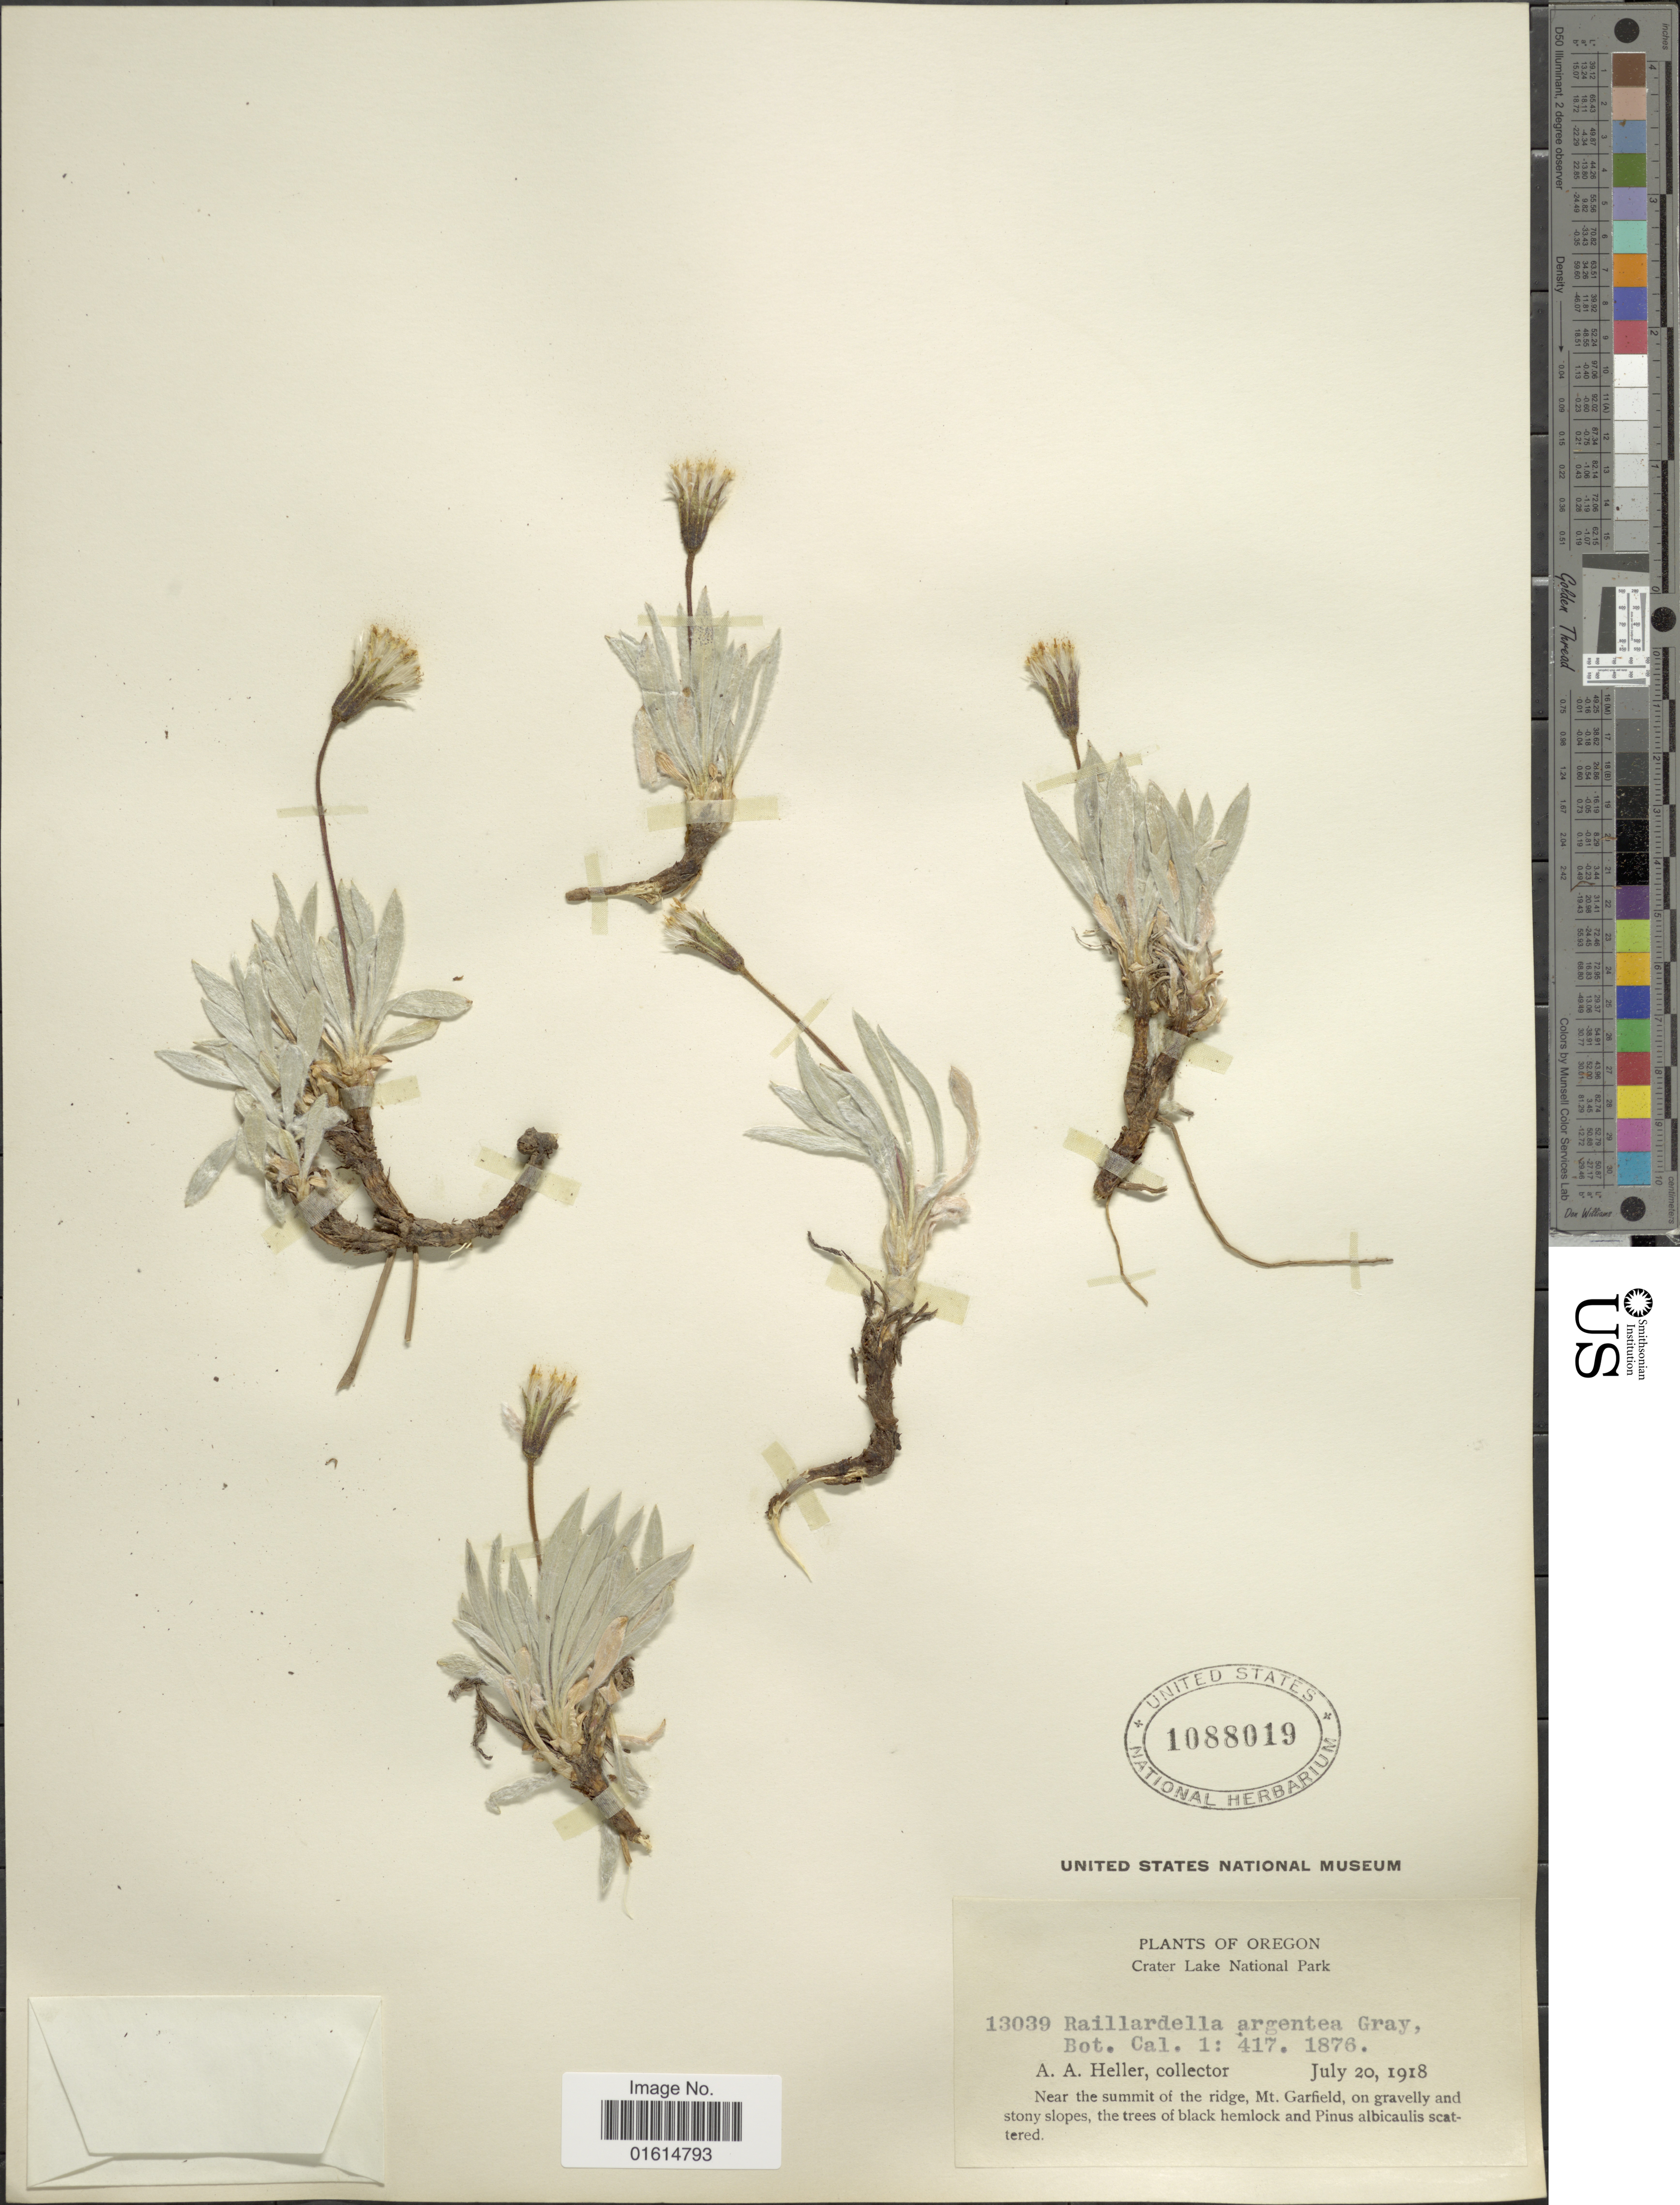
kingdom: Plantae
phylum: Tracheophyta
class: Magnoliopsida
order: Asterales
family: Asteraceae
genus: Raillardella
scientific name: Raillardella argentea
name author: A. Gray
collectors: A. A. Heller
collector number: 13039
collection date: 1918-07-20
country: United States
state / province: Oregon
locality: Crater Lake National Park, near the summit of the ridge, Mt. Garfield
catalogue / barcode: US 1088019